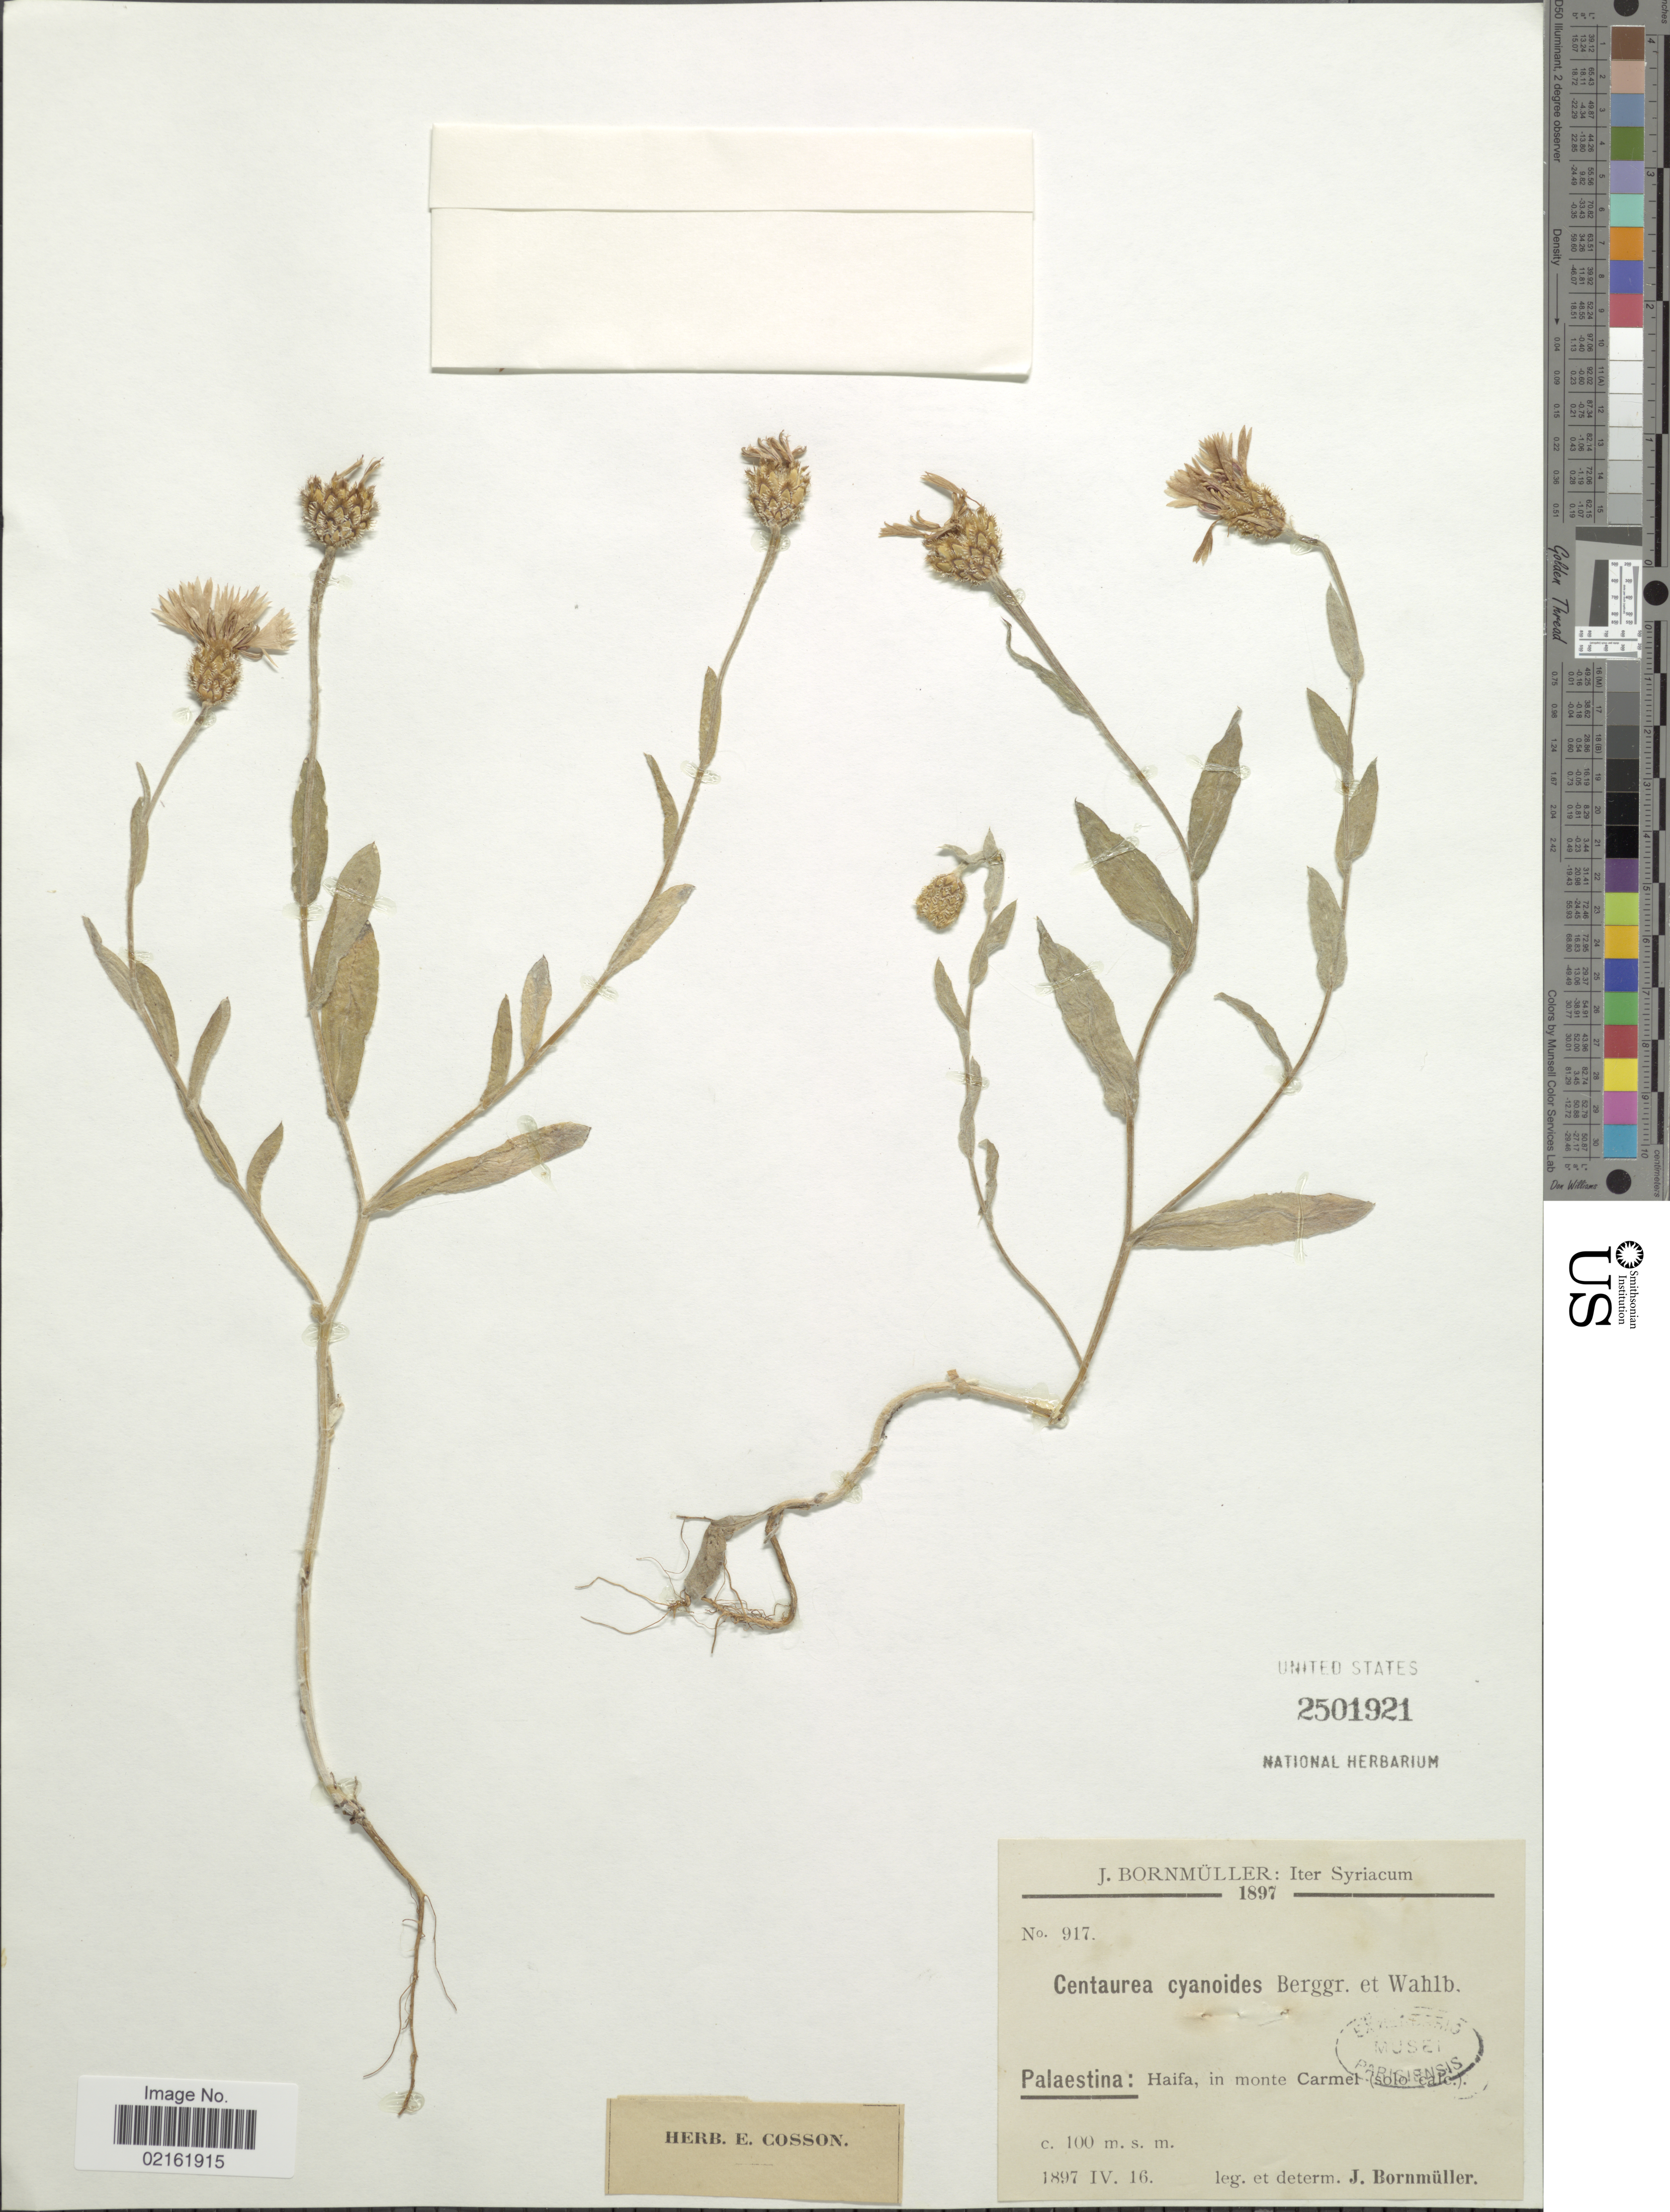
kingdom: Plantae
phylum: Tracheophyta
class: Magnoliopsida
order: Asterales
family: Asteraceae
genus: Centaurea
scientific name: Centaurea triumfetti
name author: All.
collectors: J. Bornmüller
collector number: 917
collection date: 1897-04-16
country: Syria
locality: Palaestina: Haifa, in monte Carmel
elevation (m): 100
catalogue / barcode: US 2501921